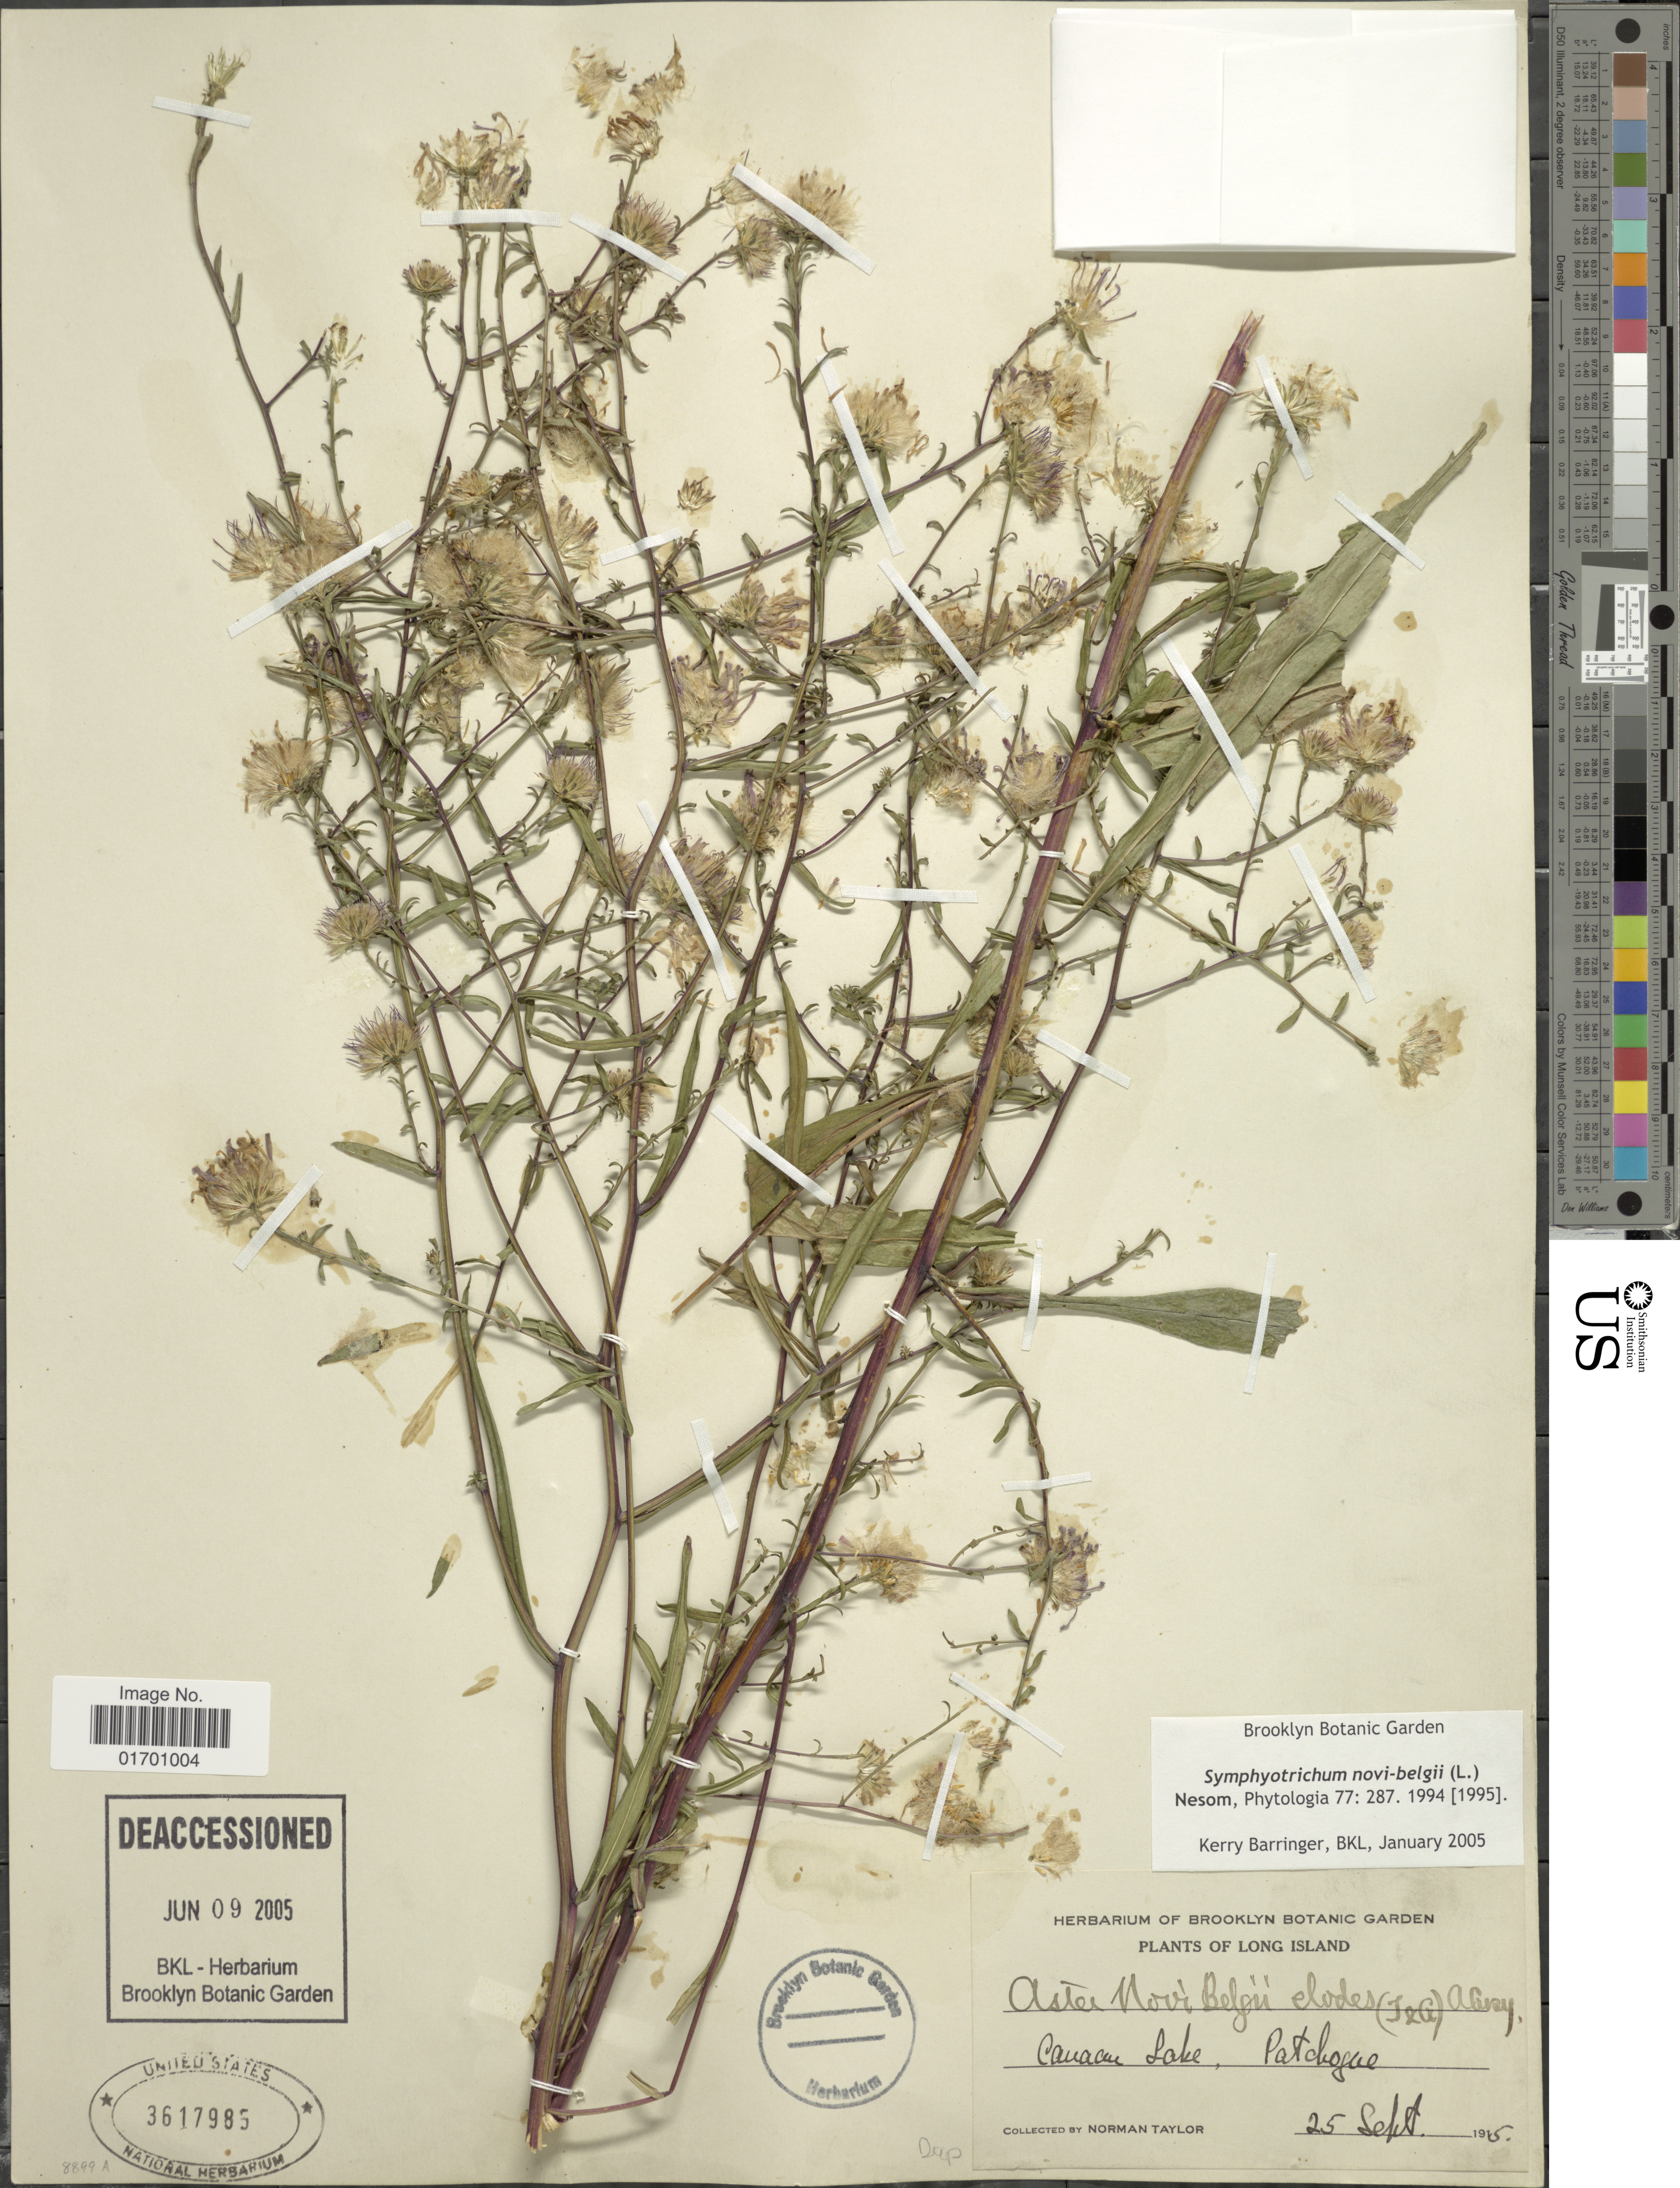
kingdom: Plantae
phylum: Tracheophyta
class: Magnoliopsida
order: Asterales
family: Asteraceae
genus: Symphyotrichum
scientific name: Symphyotrichum novae-angliae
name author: (L.) G.L. Nesom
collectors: N. Taylor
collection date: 1915-09-25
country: United States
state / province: New York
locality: Long Island. Canaan Lake, Patchogue.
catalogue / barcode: US 3617985